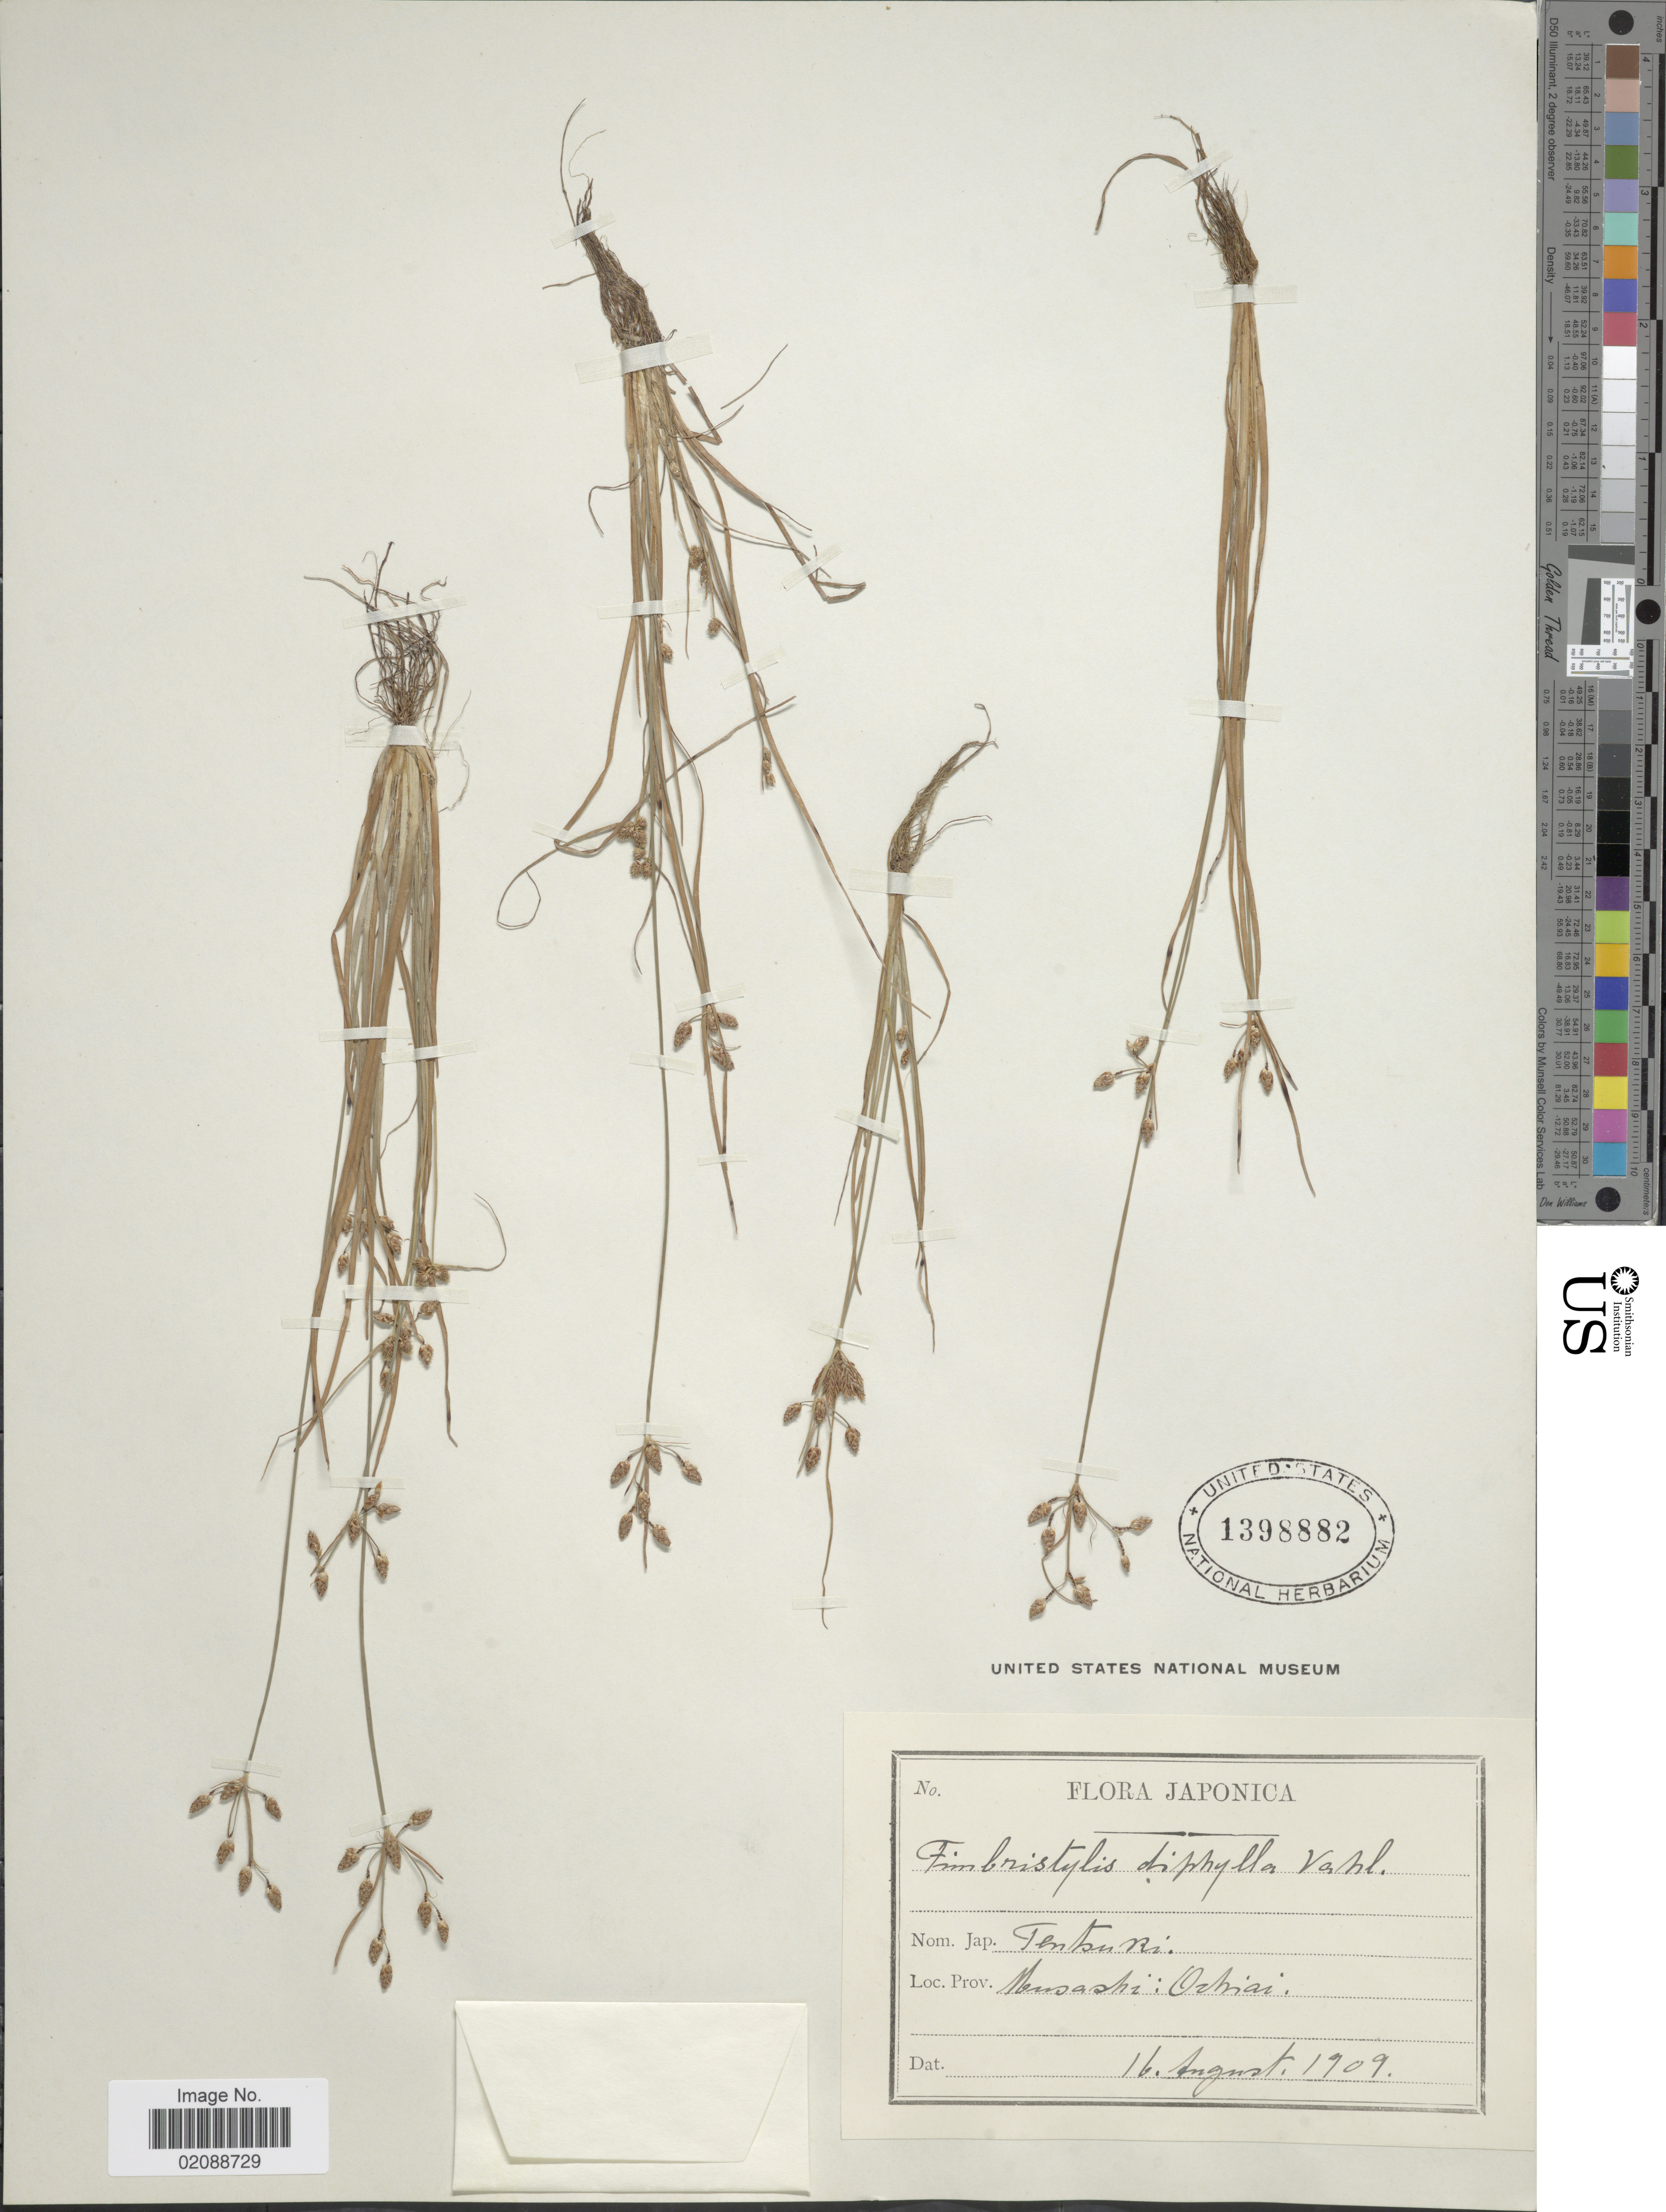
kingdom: Plantae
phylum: Tracheophyta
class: Liliopsida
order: Poales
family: Cyperaceae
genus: Fimbristylis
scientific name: Fimbristylis annua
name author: (All.) Roem. & Schult.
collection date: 1909-08-16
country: Japan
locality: Musashi: Ochiai.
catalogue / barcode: US 1398882